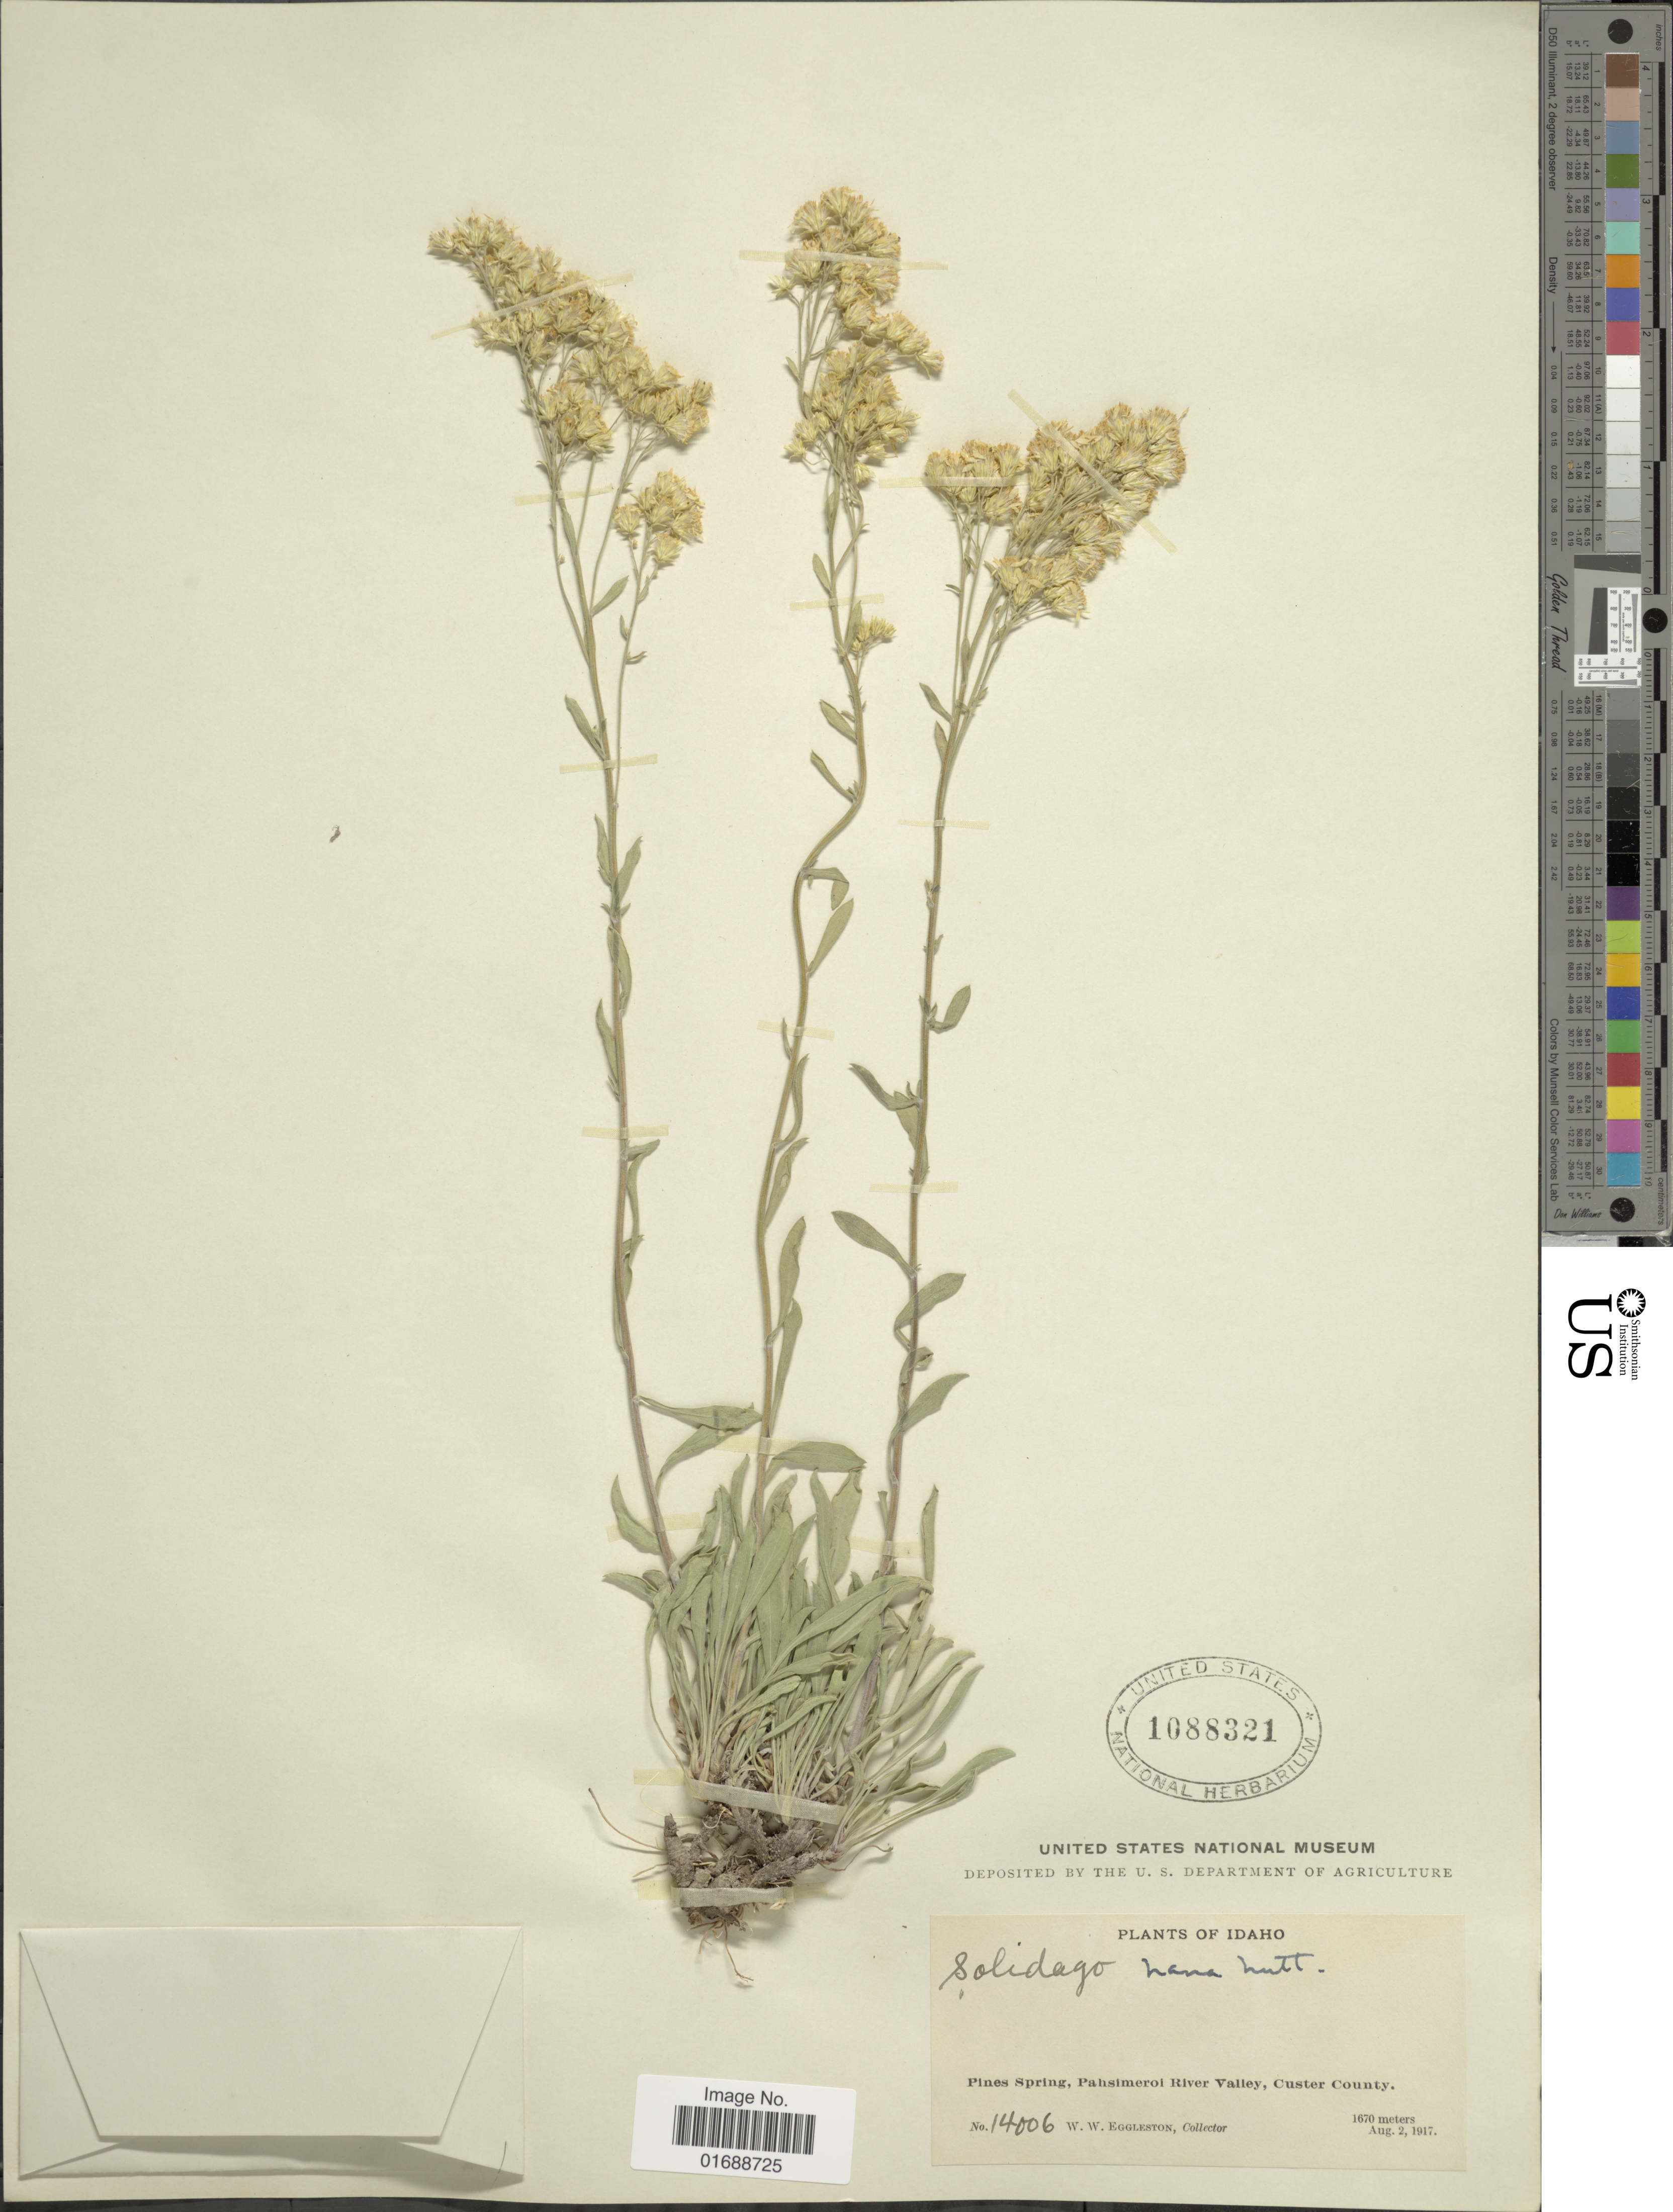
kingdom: Plantae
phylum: Tracheophyta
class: Magnoliopsida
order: Asterales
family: Asteraceae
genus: Solidago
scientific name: Solidago nana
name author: Nutt.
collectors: W. W. Eggleston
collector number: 14006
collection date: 1917-08-02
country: United States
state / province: Idaho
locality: Pines Spring, Pahsimerol River Valley, Custer County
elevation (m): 1670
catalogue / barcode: US 1088321